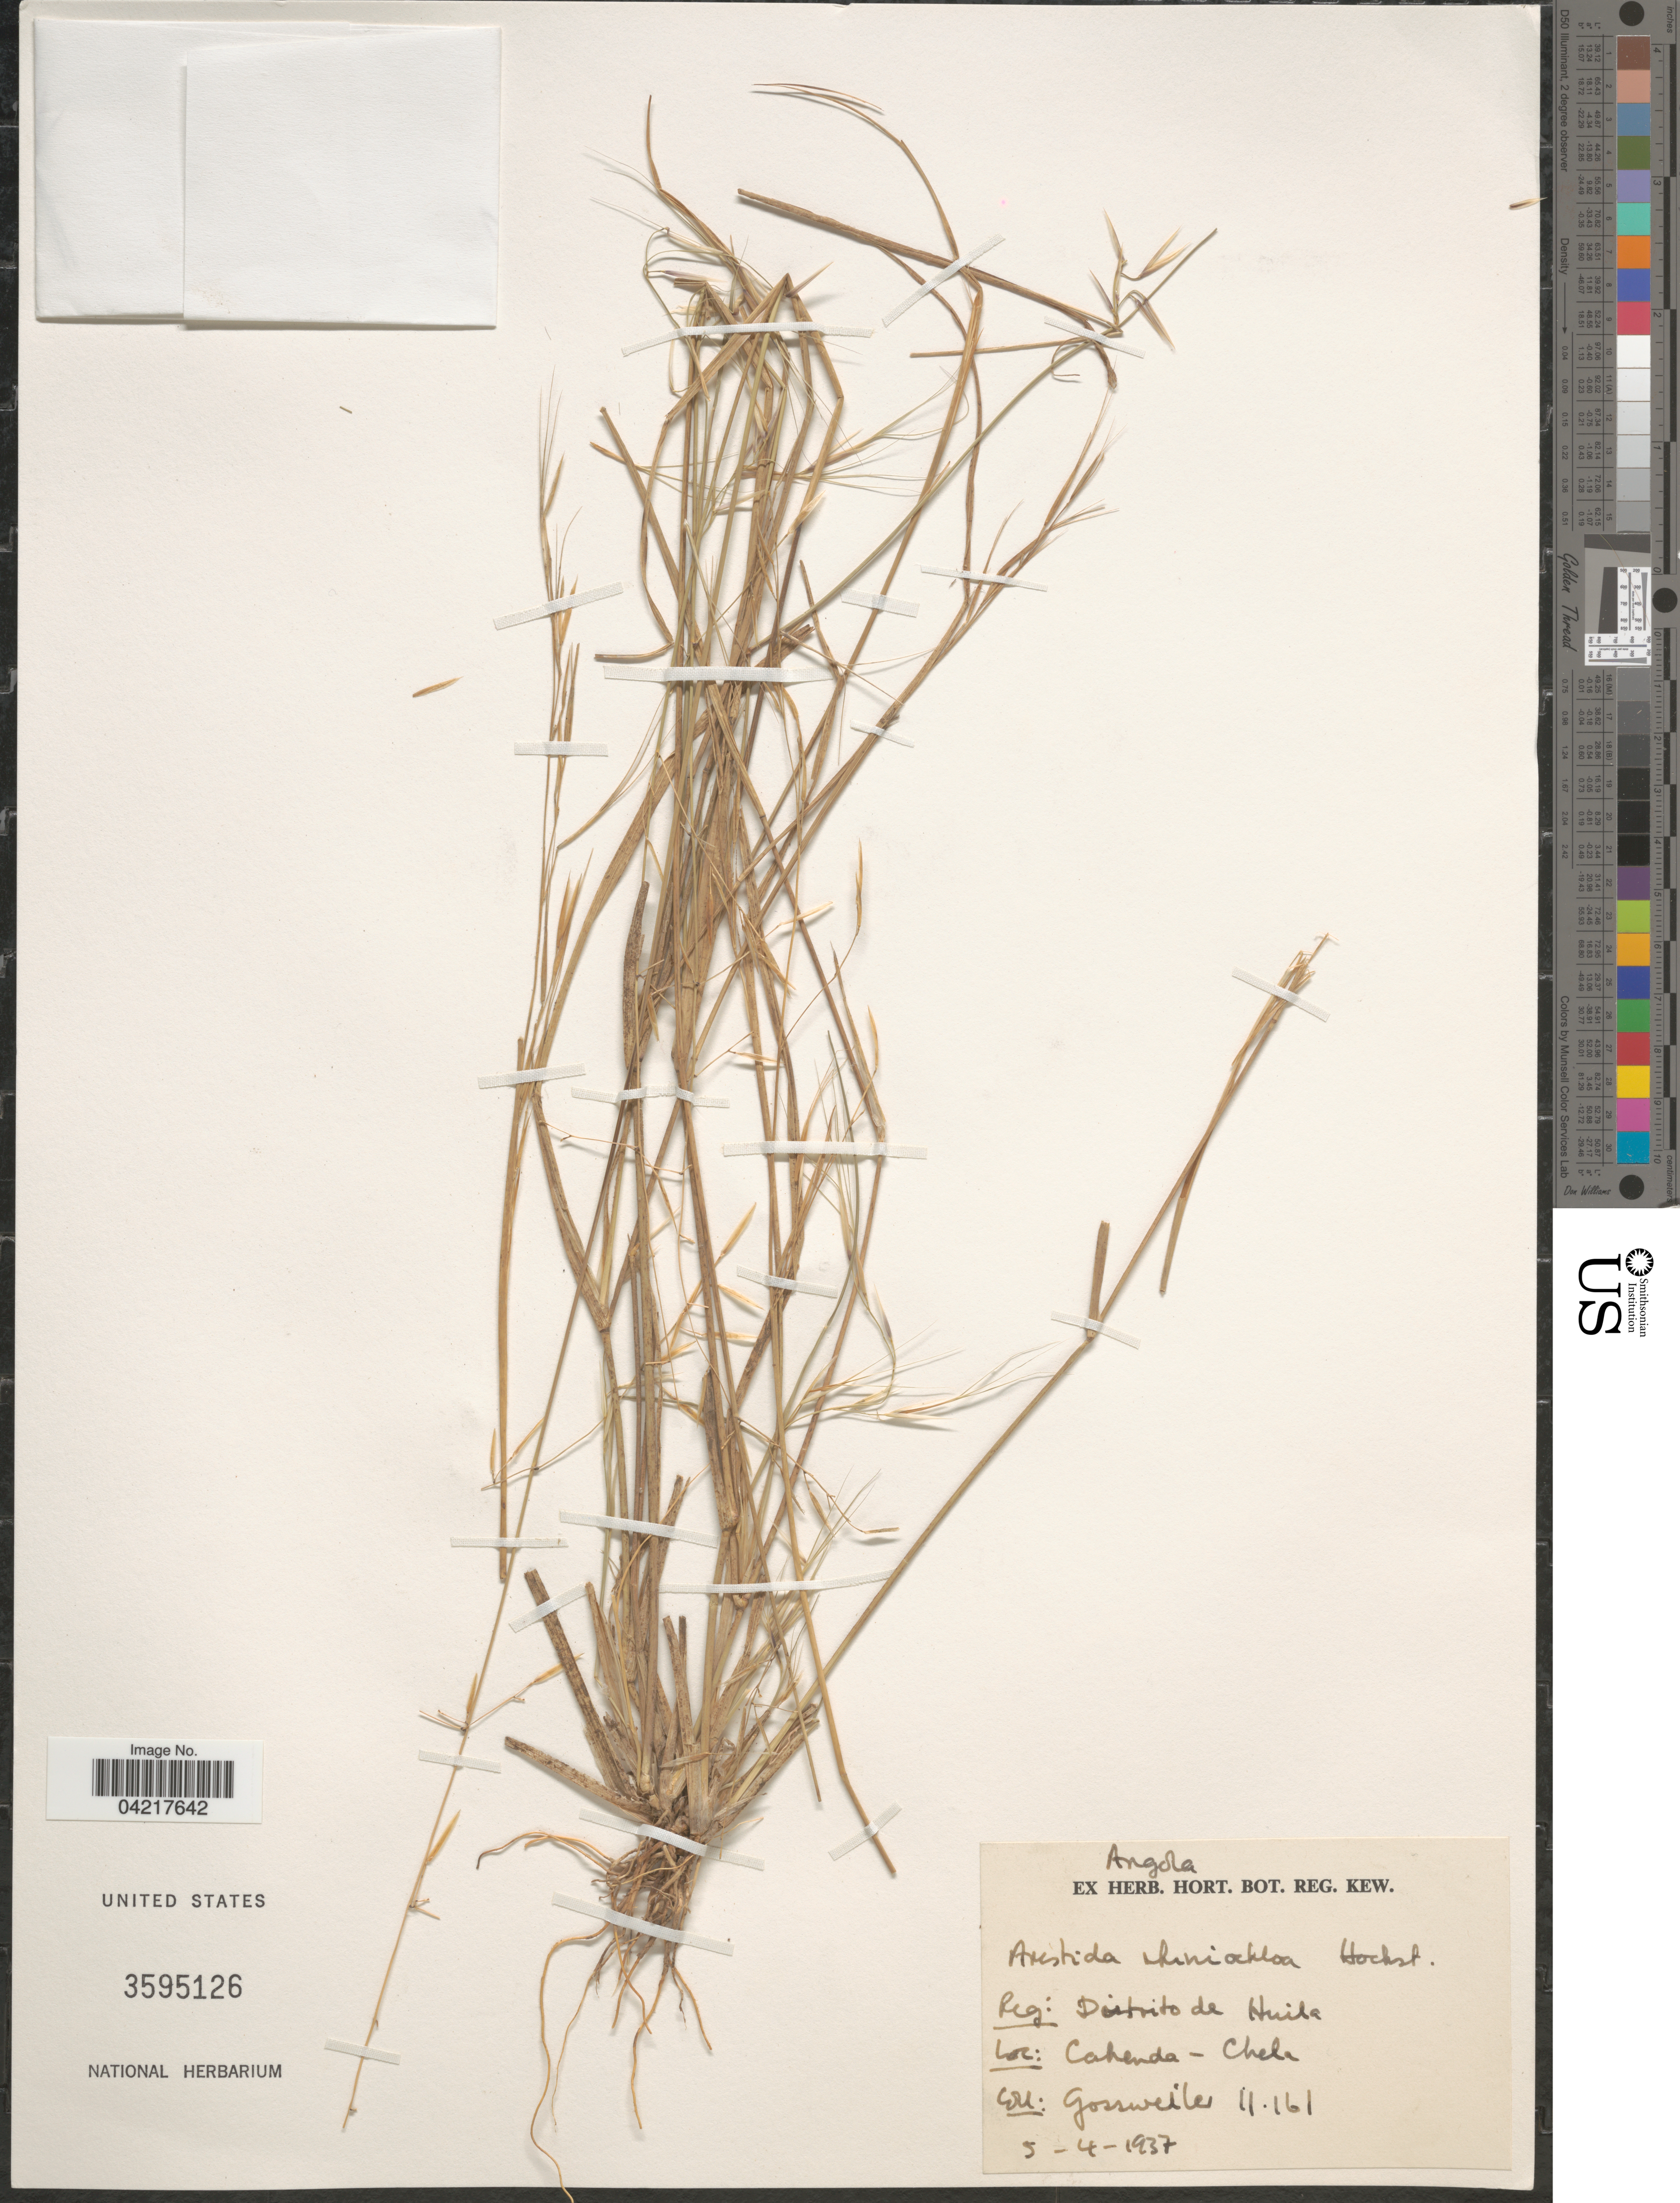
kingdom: Plantae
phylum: Tracheophyta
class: Liliopsida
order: Poales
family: Poaceae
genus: Aristida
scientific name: Aristida rhiniochloa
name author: Hochst.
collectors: -. Gossweiler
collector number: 11161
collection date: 1937-04-05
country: Angola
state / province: Huila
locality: Reg: Distrito de Huila. Cabenda-Chela.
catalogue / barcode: US 3595126